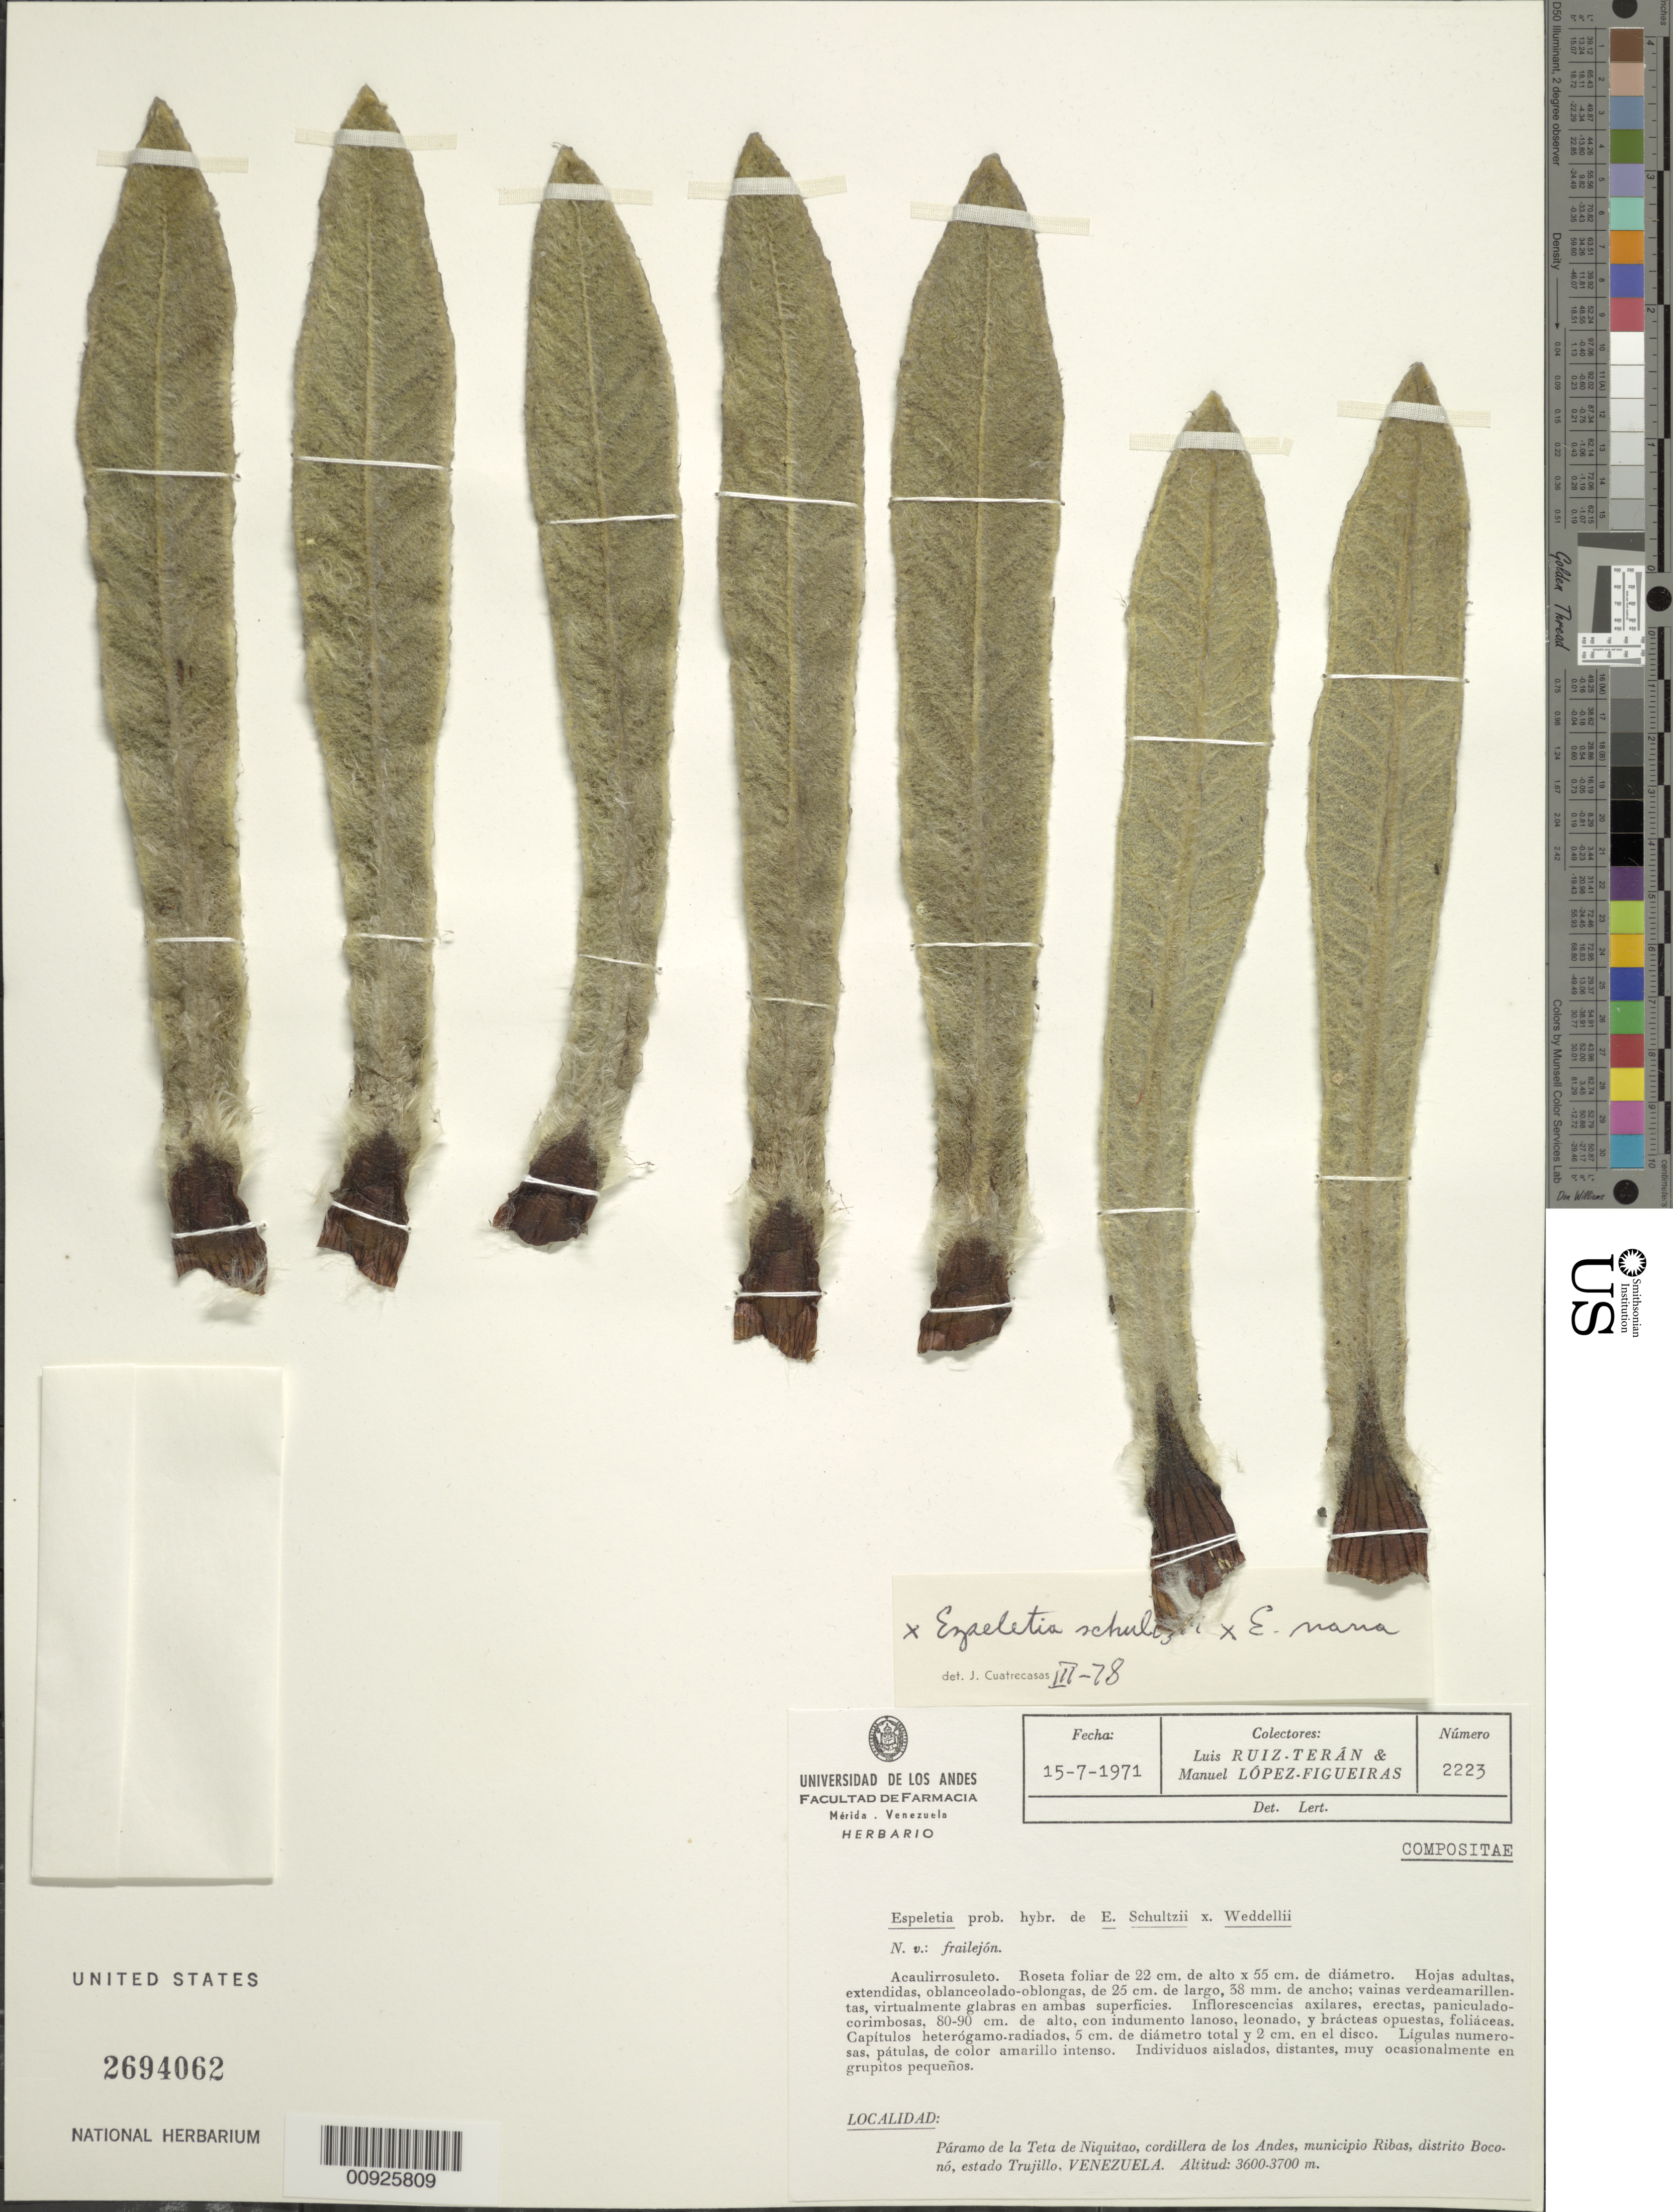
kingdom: Plantae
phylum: Tracheophyta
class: Magnoliopsida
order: Asterales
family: Asteraceae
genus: Espeletia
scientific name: Espeletia nana x E. schultzii Wedd.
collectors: L. E. Ruíz-Terán & M. López Figueiras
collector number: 2223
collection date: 1971-07-15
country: Venezuela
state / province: Trujillo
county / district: D. Boconó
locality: P. de la Teta de Niquitao. Páramo de la Teta de Niquitao, Municipio Ribas.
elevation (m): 3600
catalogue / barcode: US 2694062